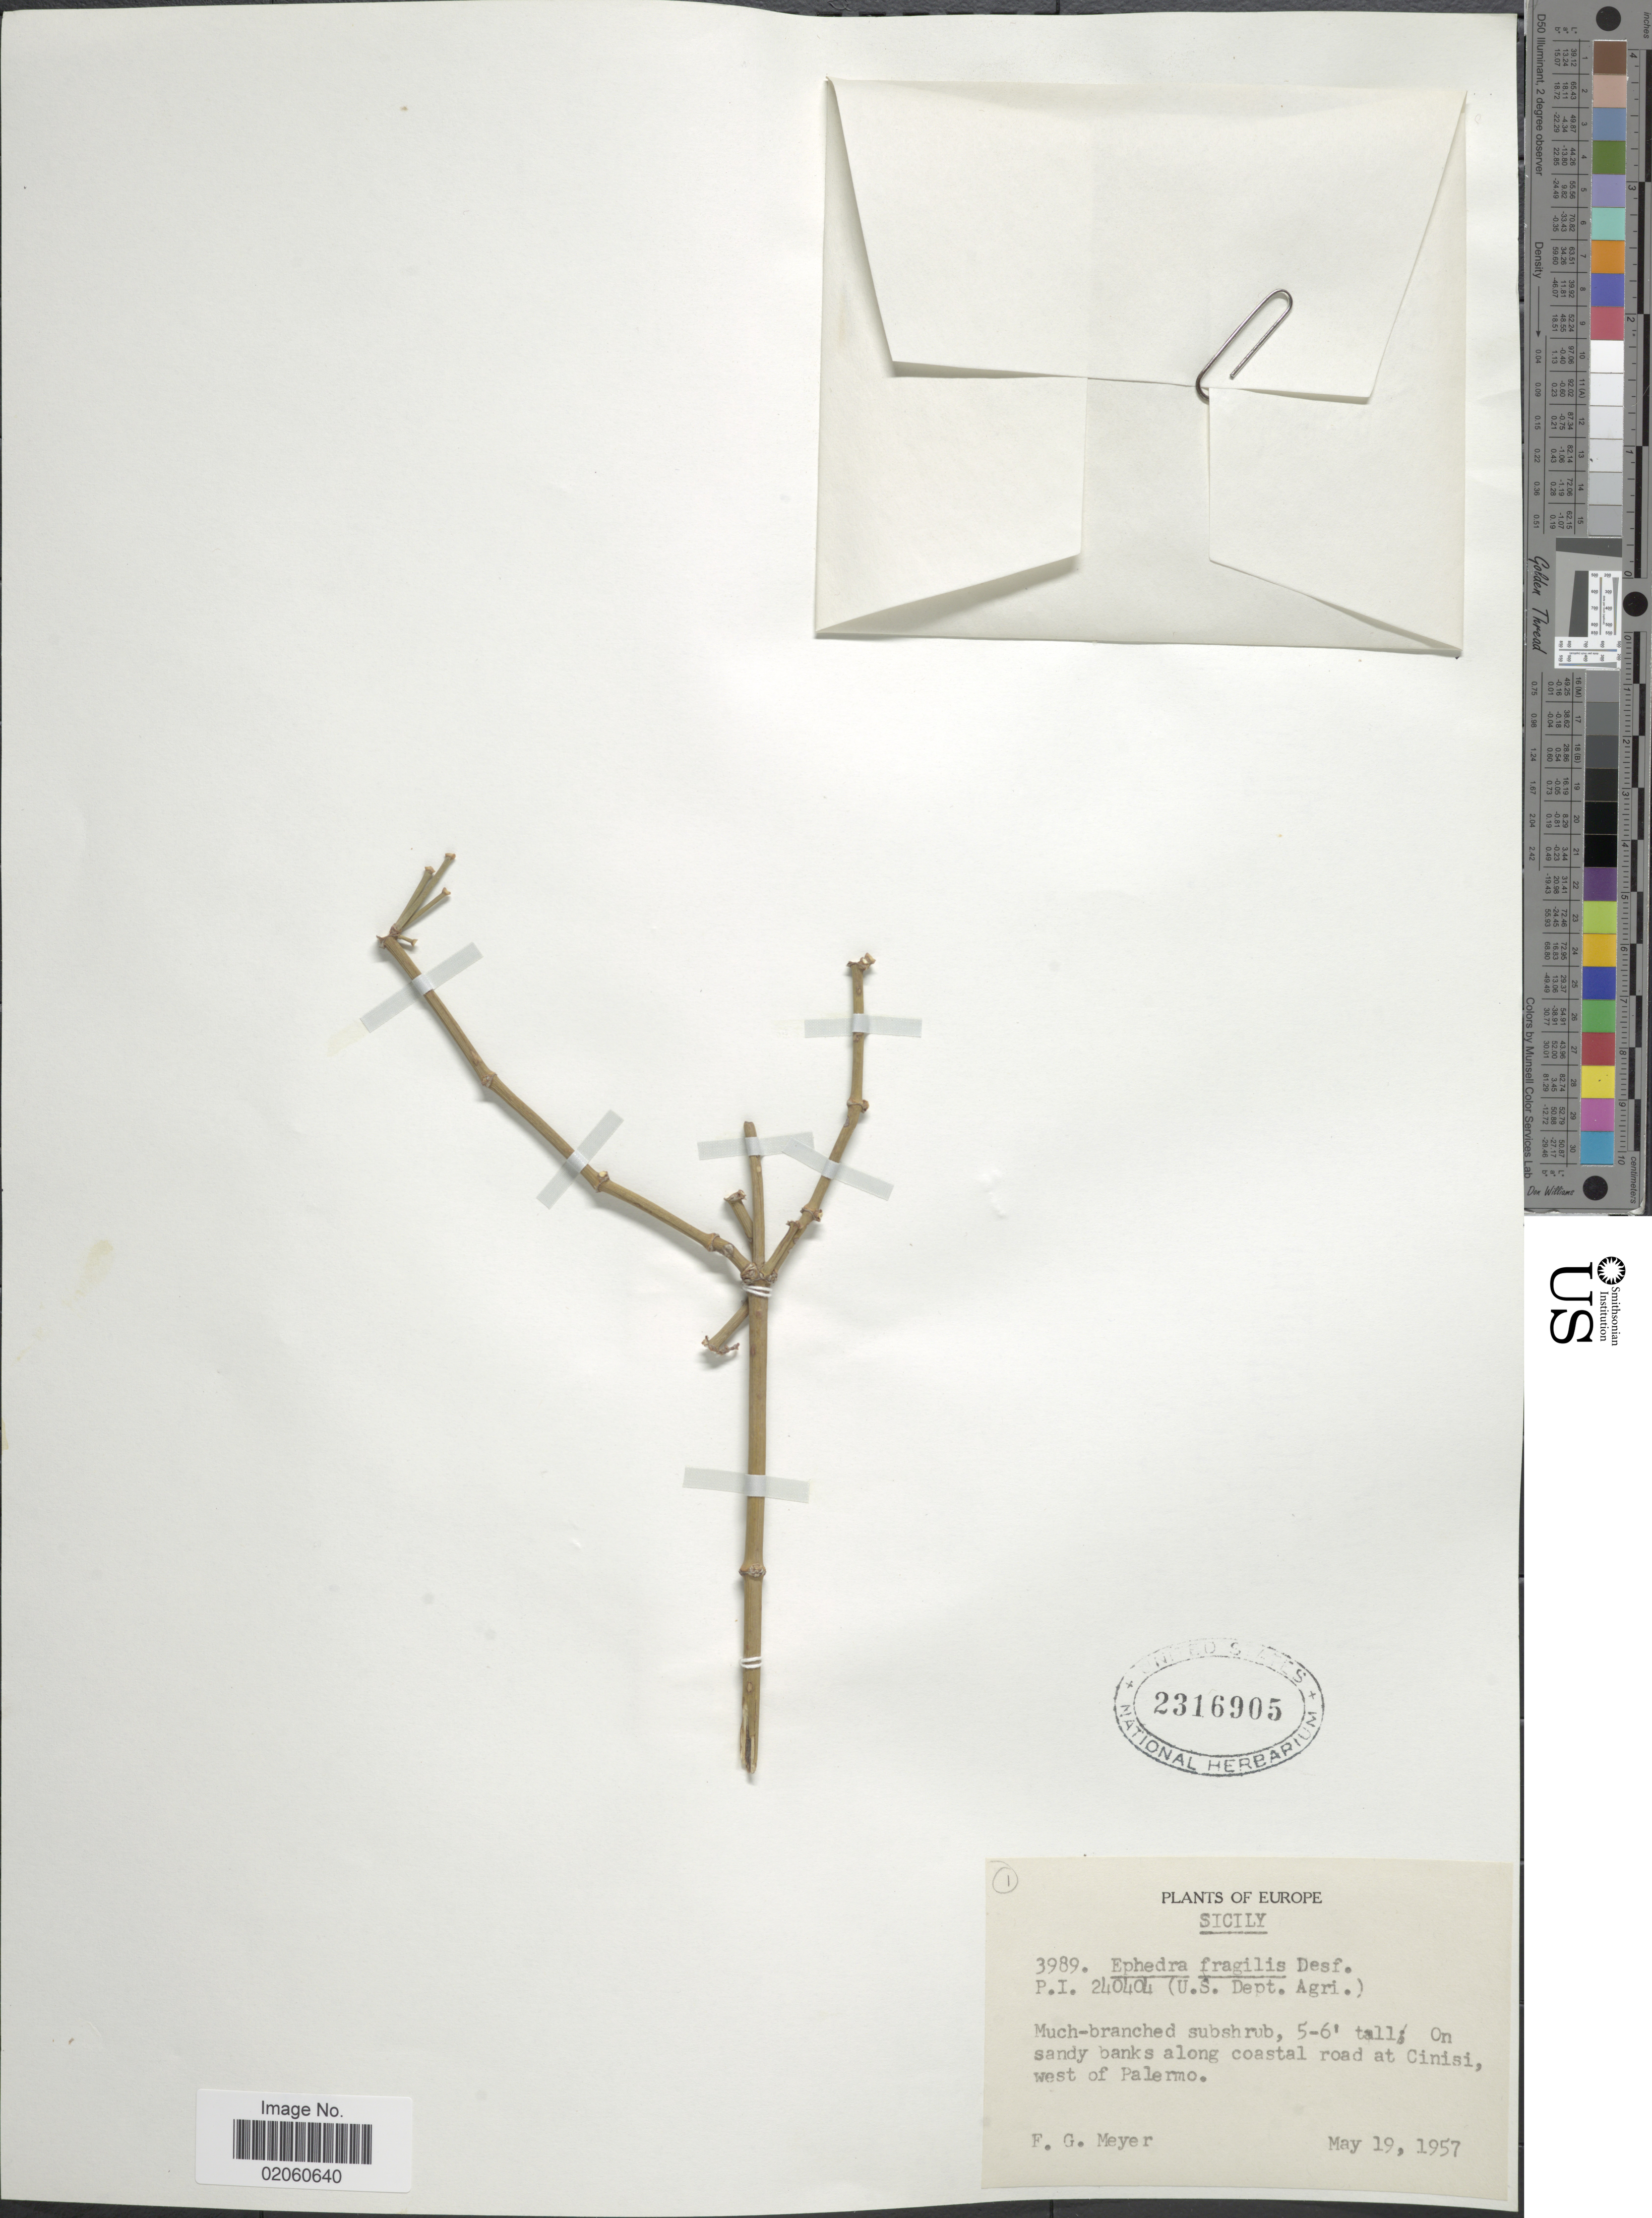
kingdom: Plantae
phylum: Tracheophyta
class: Gnetopsida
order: Ephedrales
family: Ephedraceae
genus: Ephedra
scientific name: Ephedra fragilis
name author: Desf.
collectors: F. G. Meyer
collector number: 3989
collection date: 1957-05-19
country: Italy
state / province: Siciliana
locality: Sicily, on sandy banks along coastal road at Cinisi, west of Palermo.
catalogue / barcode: US 2316905